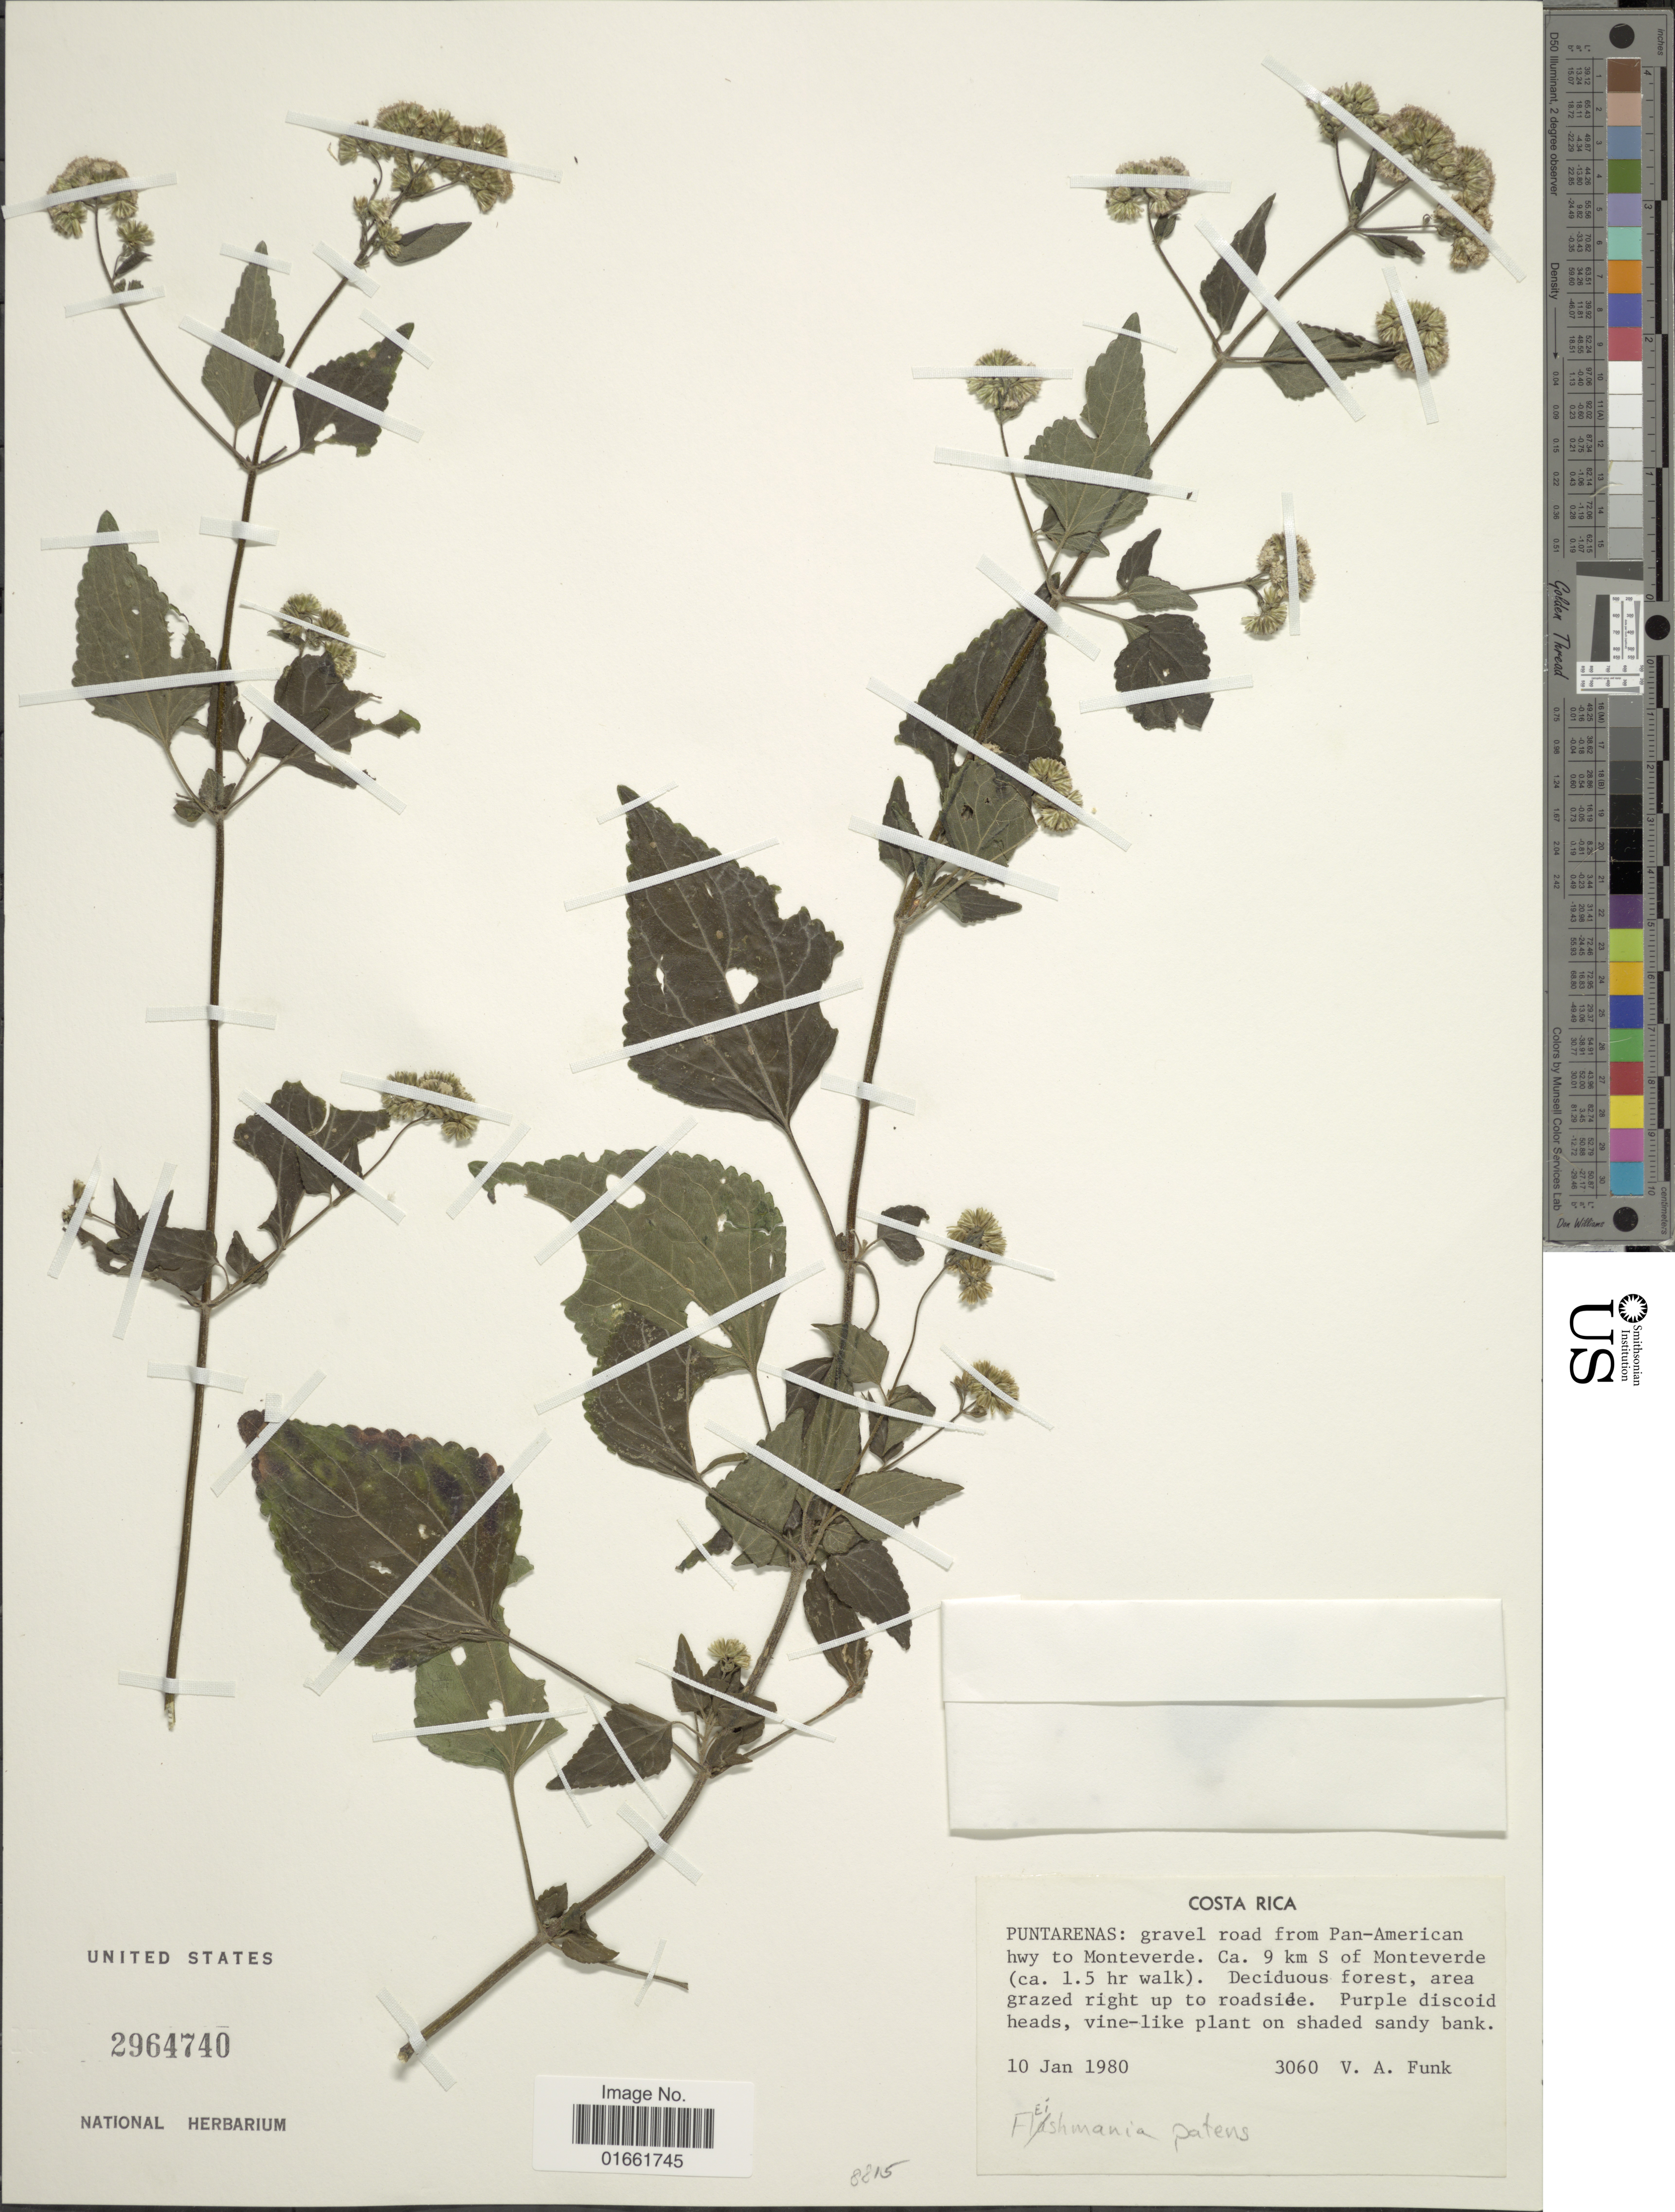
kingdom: Plantae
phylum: Tracheophyta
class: Magnoliopsida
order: Asterales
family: Asteraceae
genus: Fleischmannia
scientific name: Fleischmannia pratensis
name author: (Klatt) R.M. King & H. Rob.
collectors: V. Funk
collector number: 3060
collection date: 1980-01-10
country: Costa Rica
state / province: Puntarenas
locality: Puntarenas: gravel road from Pan-American hwy to Monteverde. Ca. 9 km S of Monteverde (ca. 1.5 hr walk)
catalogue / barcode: US 2964740